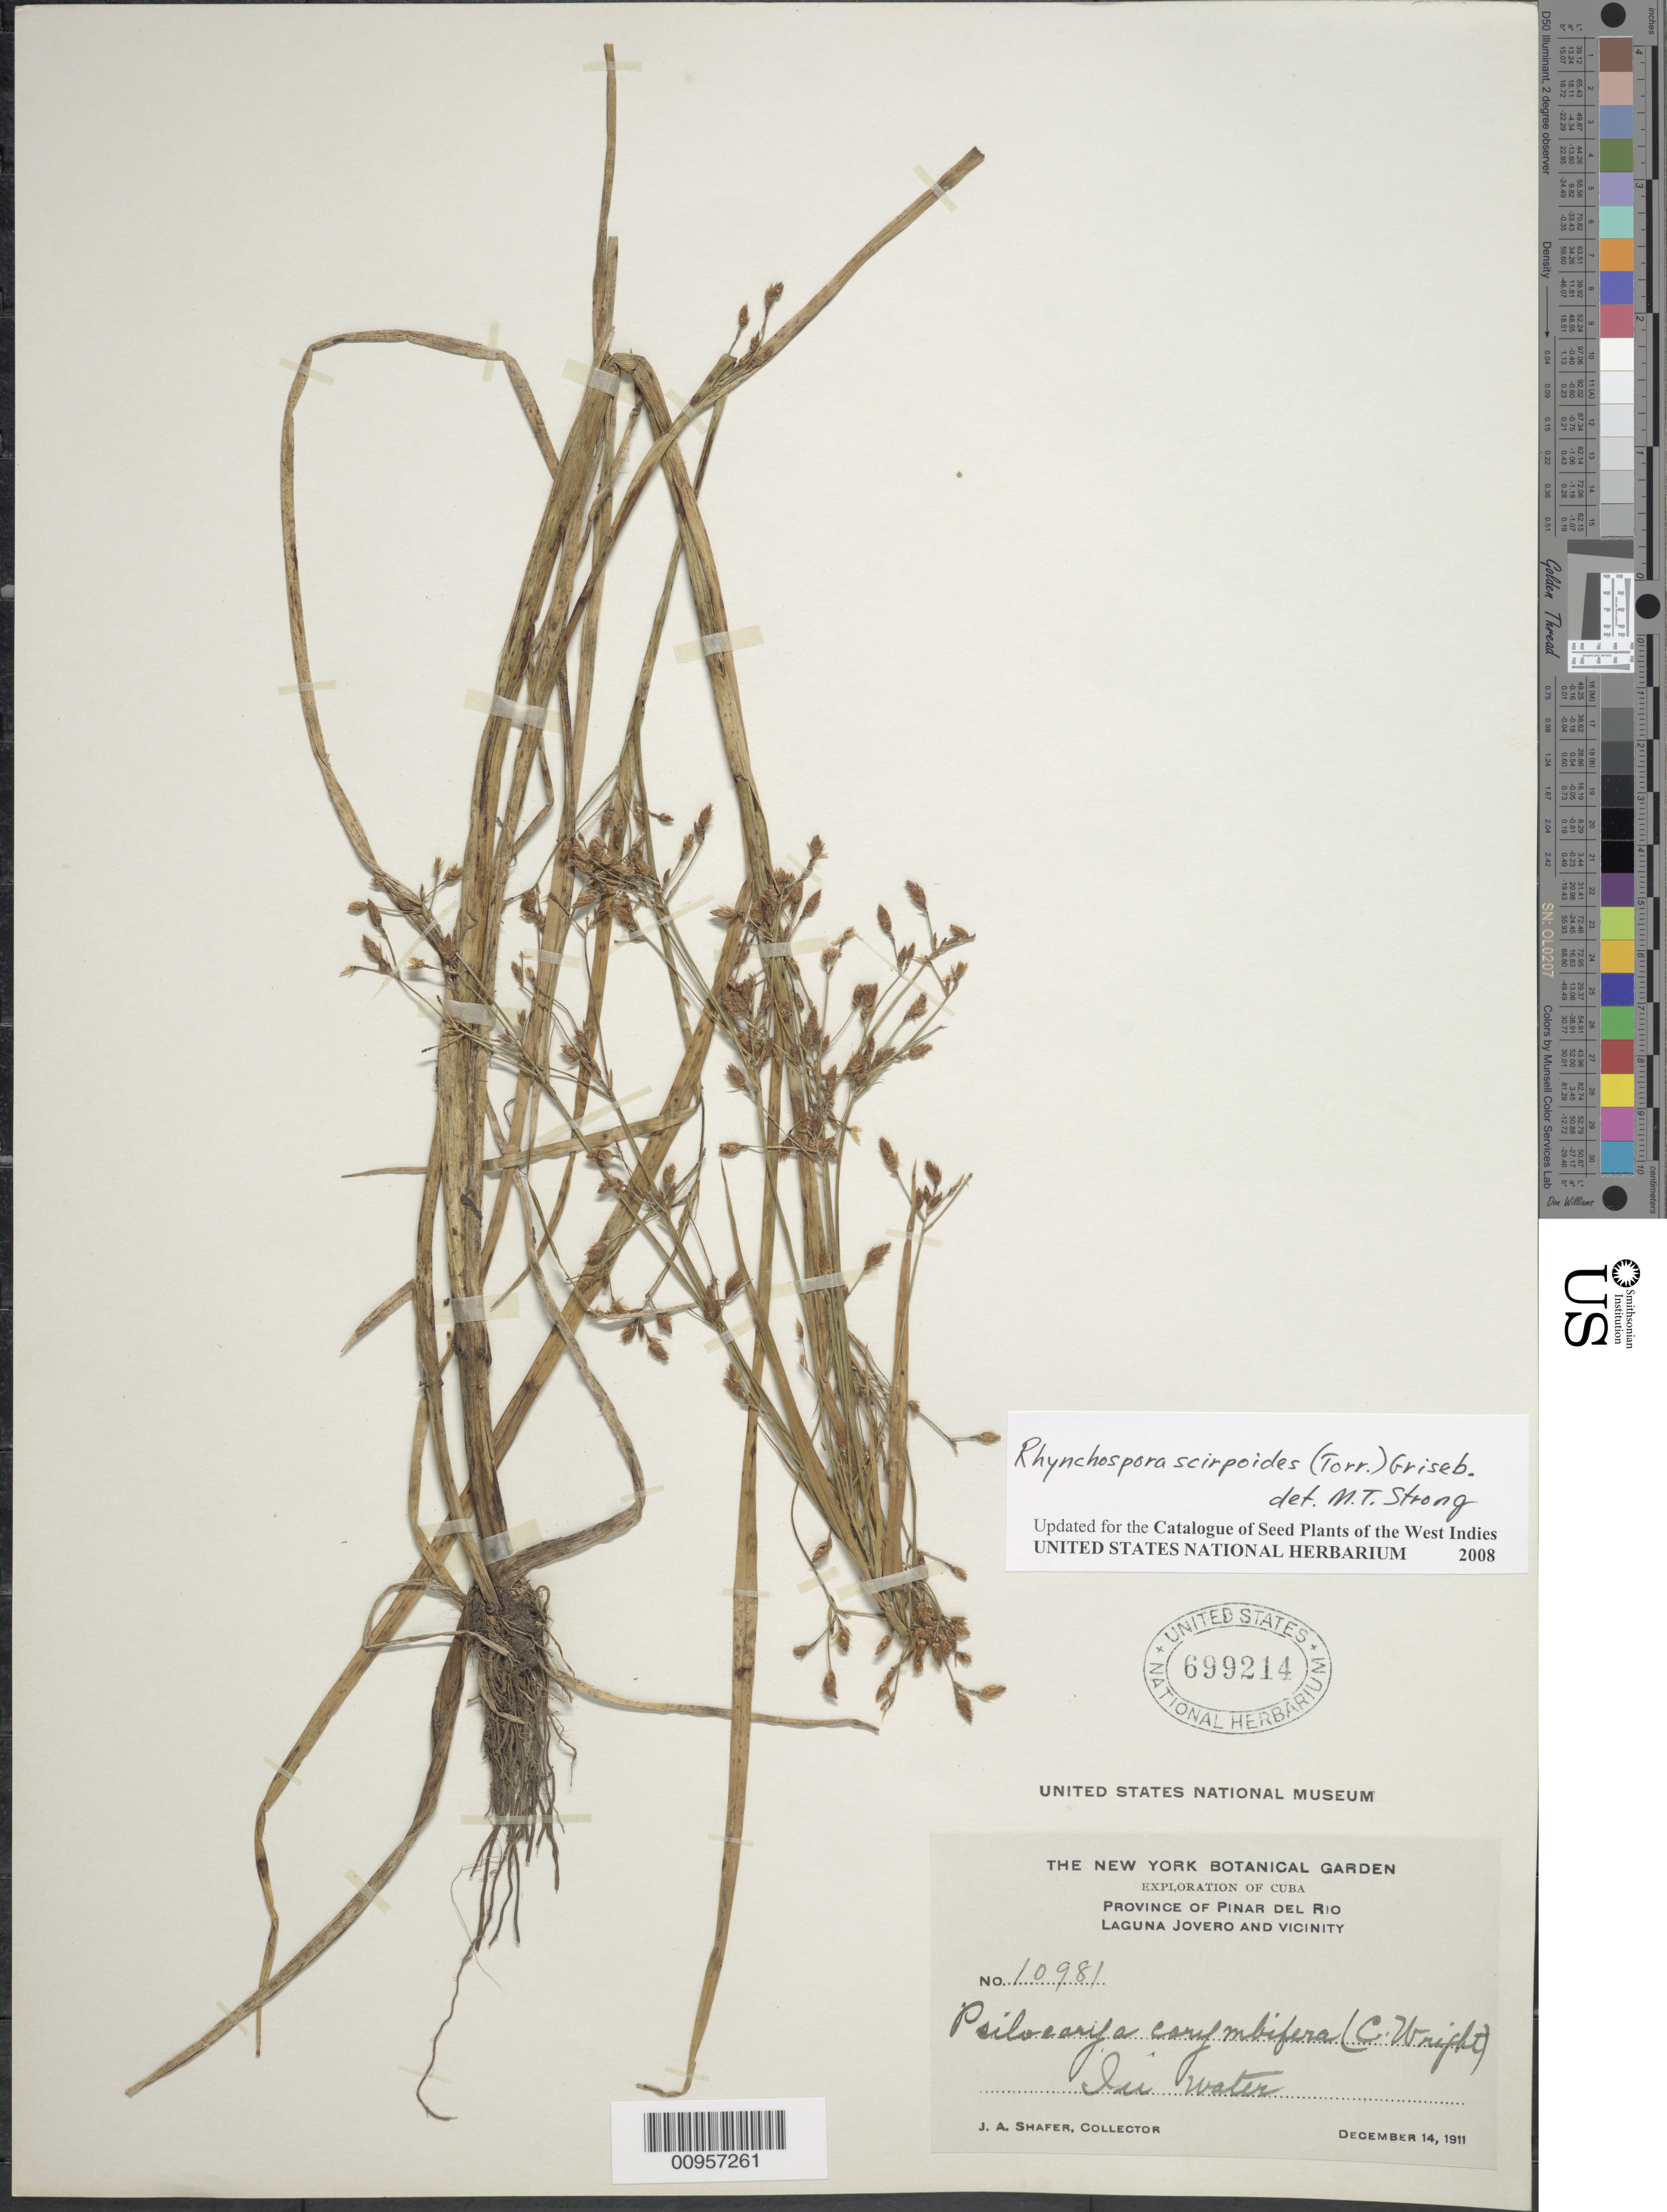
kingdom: Plantae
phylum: Tracheophyta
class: Liliopsida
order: Poales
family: Cyperaceae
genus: Rhynchospora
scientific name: Rhynchospora scirpoides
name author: (Torr.) Griseb.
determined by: Strong, M. T., (US), Smithsonian Institution - National Museum of Natural History (UNITED STATES)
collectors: J. A. Shafer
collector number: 10981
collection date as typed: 14 Dec 1911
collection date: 1911-12-14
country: Cuba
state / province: Pinar del Rio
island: Cuba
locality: Laguna Jovero and vicinity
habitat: In water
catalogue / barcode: US 699214